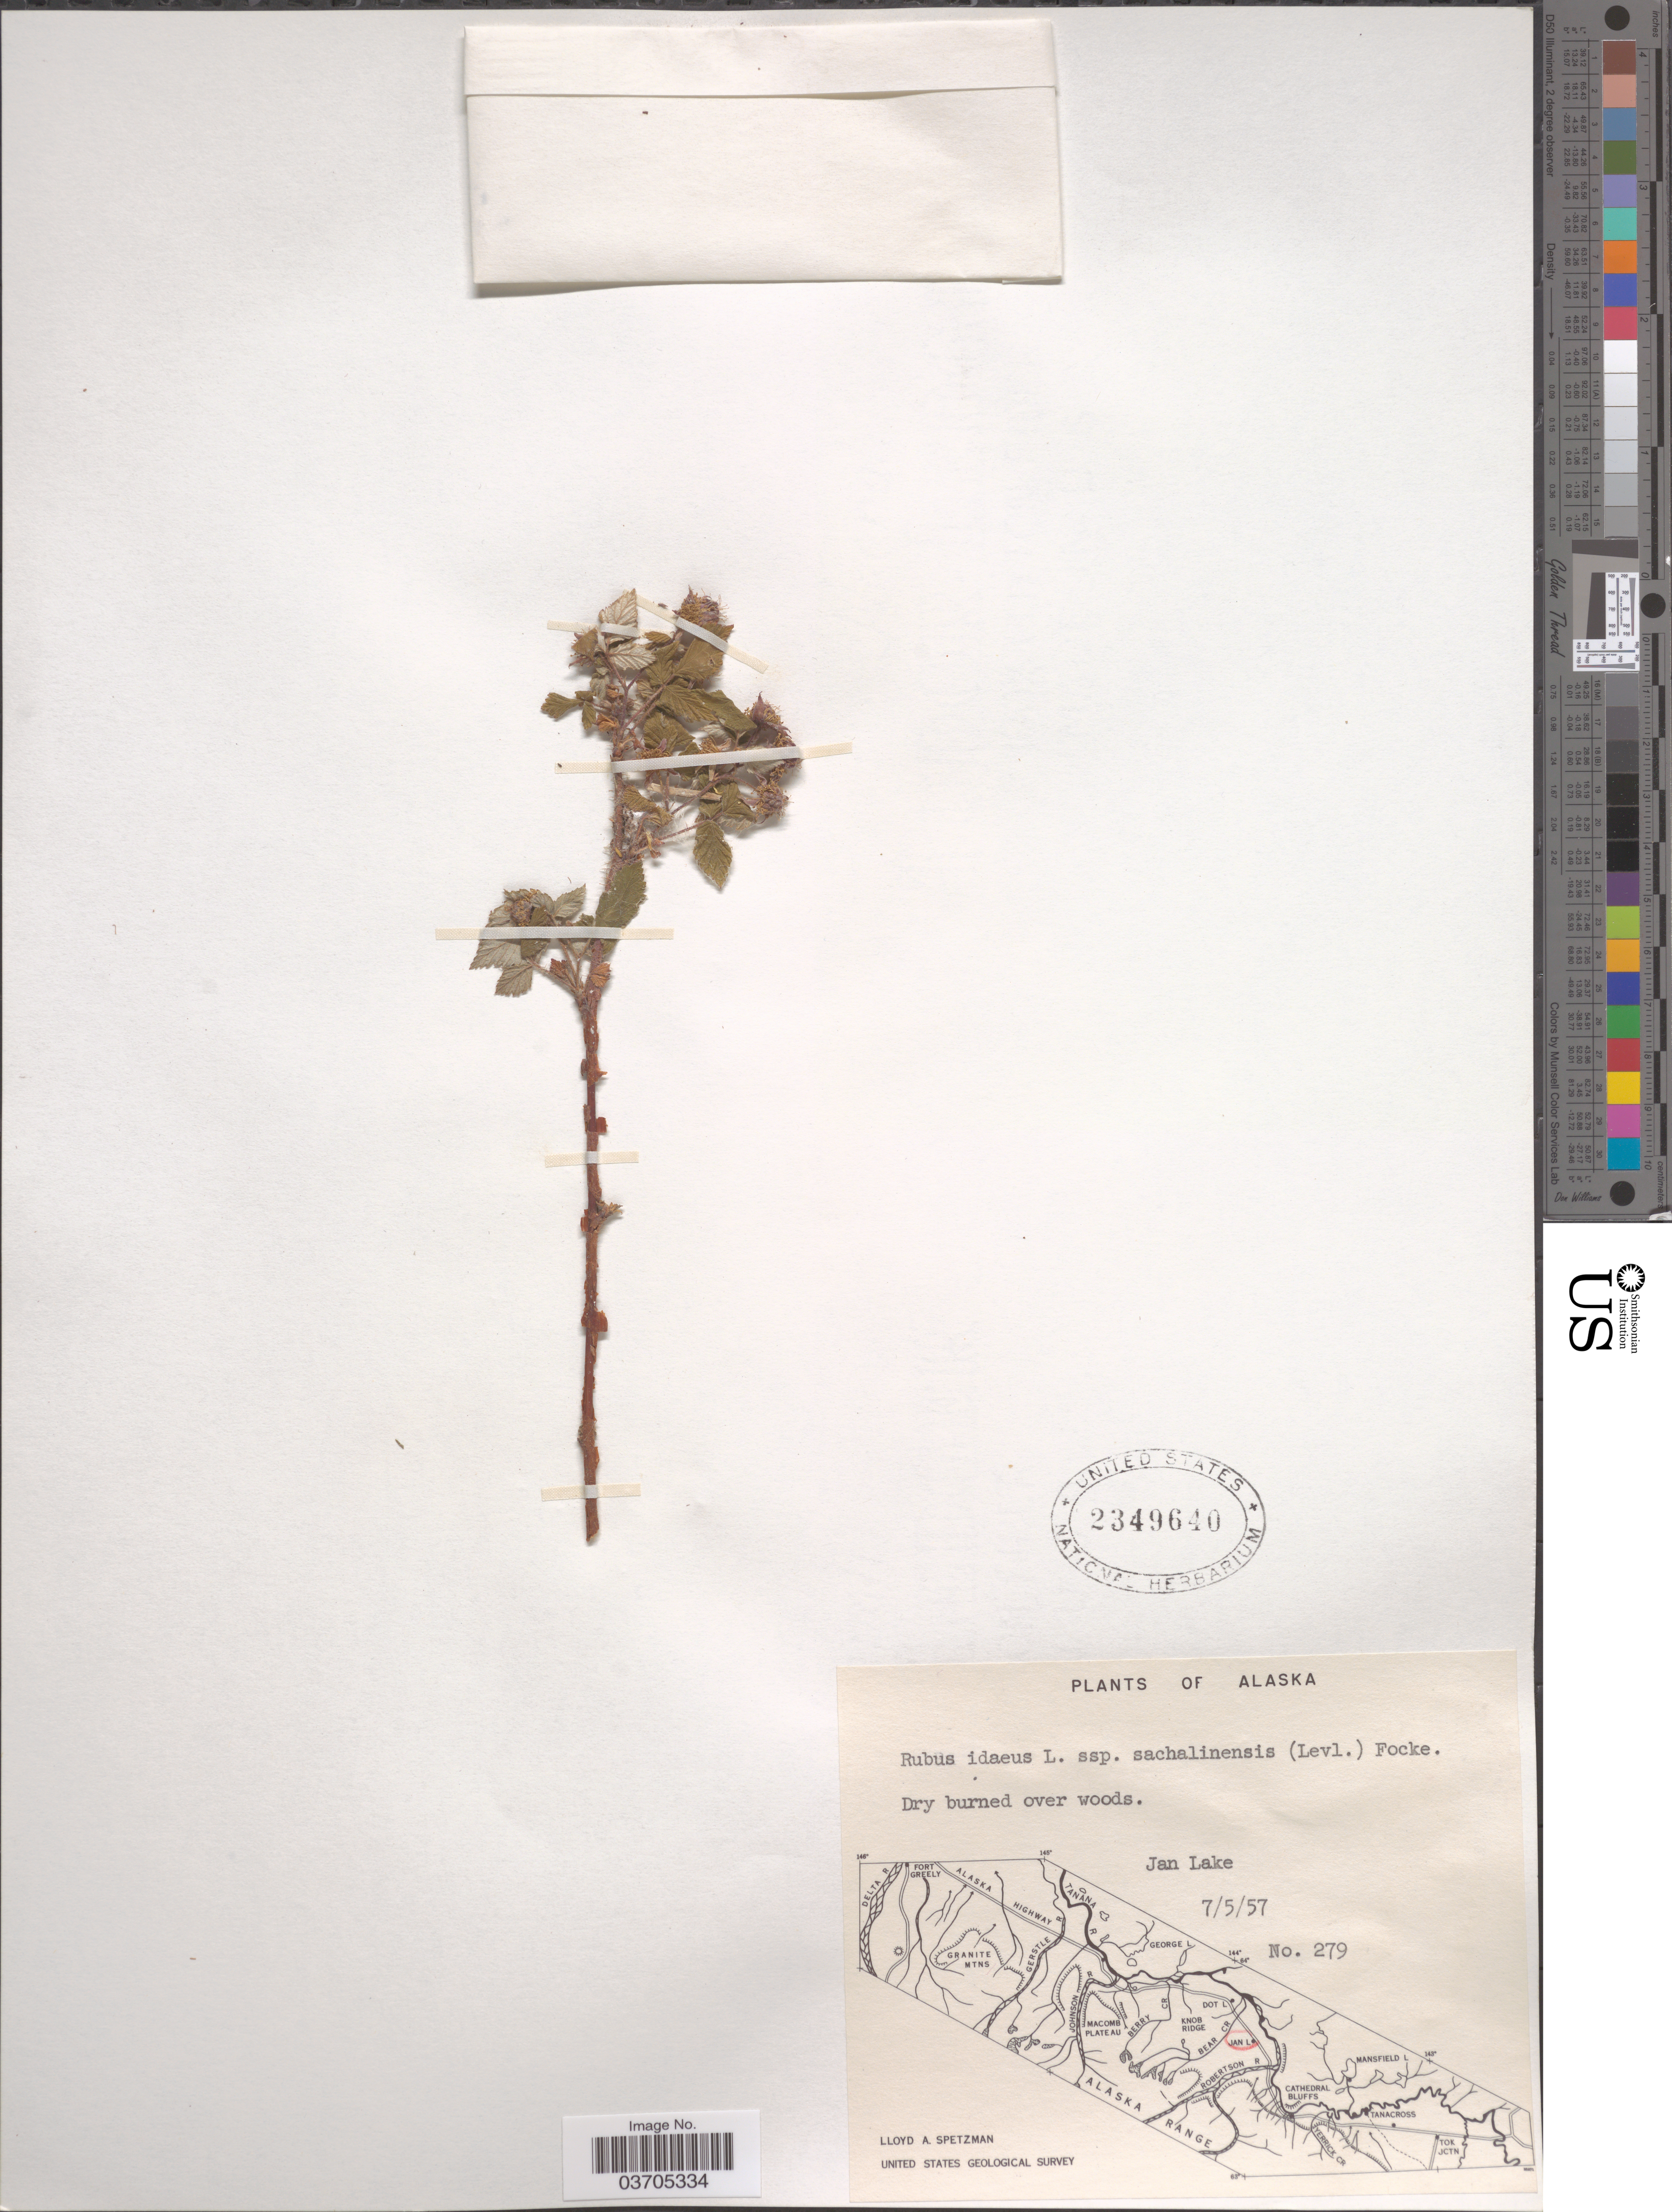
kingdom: Plantae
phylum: Tracheophyta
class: Magnoliopsida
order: Rosales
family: Rosaceae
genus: Rubus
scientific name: Rubus idaeus var. sachalinensis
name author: (H. Lév.) C.L. Hitchc.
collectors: L. Spetzman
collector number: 279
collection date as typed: Transcribed d/m/y: 5/7/57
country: United States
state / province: Alaska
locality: Jan Lake.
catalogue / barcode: US 2349640